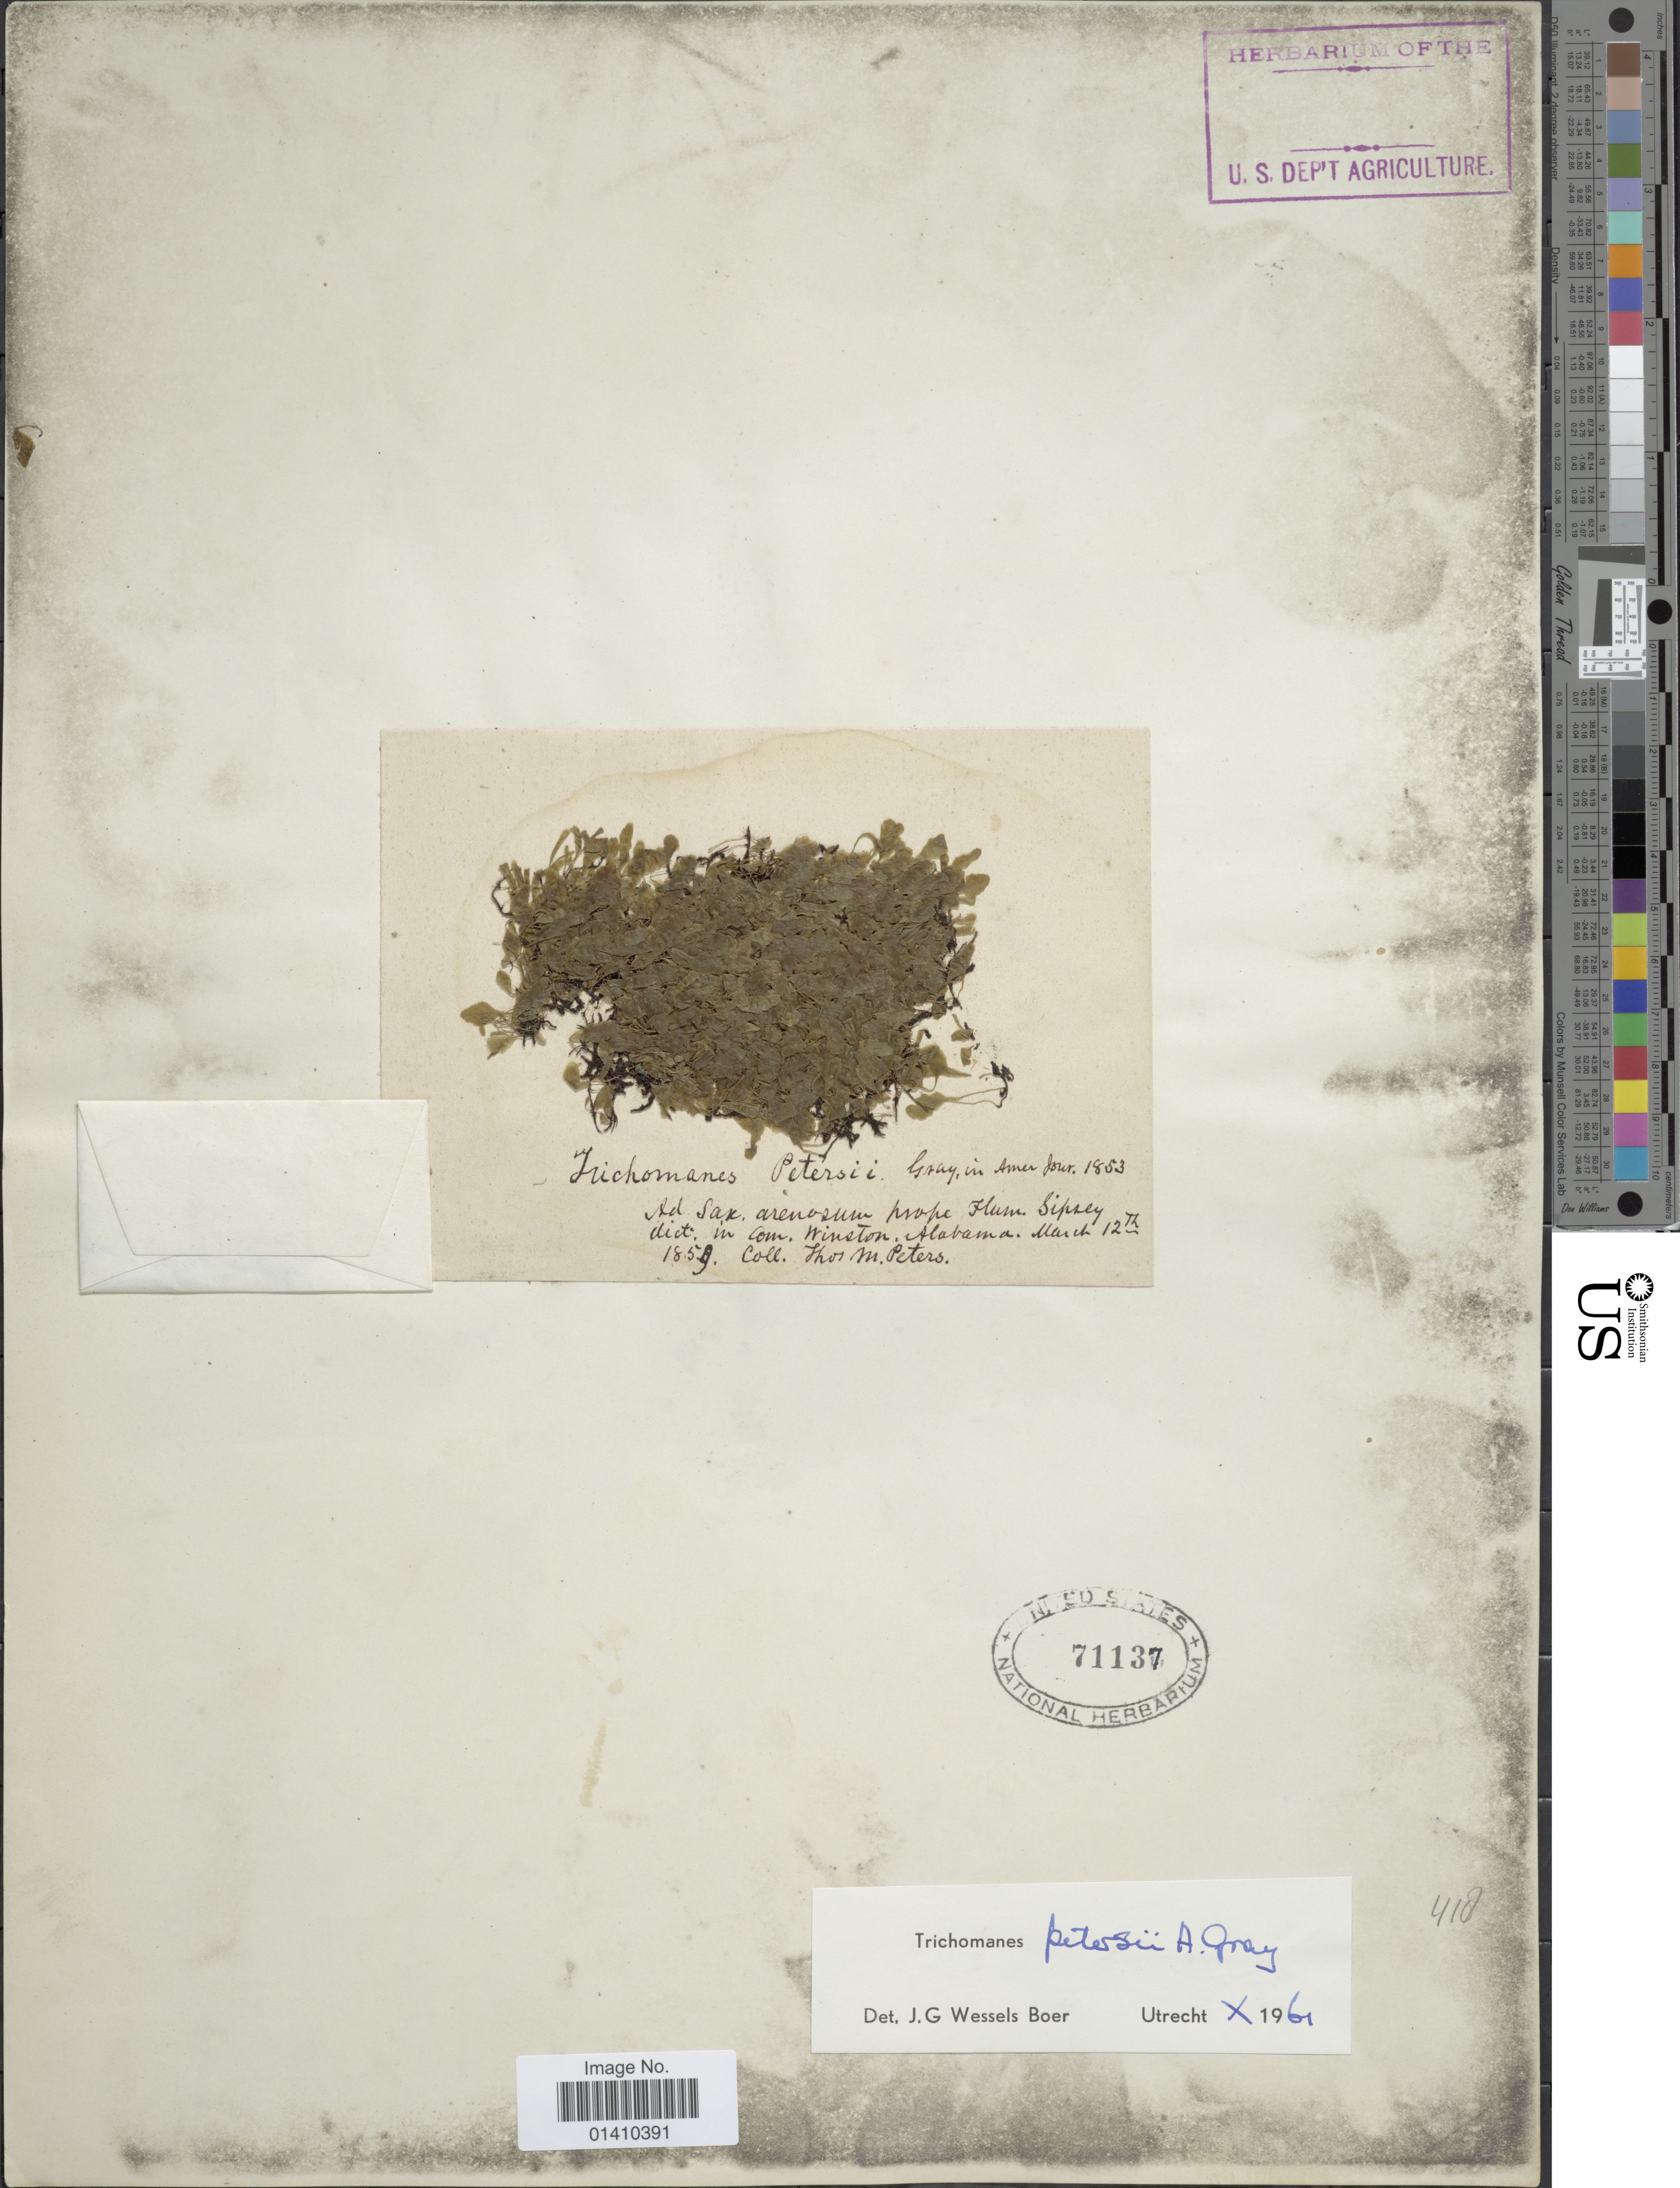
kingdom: Plantae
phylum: Tracheophyta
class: Polypodiopsida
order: Hymenophyllales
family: Hymenophyllaceae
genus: Didymoglossum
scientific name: Didymoglossum petersii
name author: (A. Gray) Copel.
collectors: T. Peters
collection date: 1859-03-12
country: United States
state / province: Alabama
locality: Ad Sax. arenosum prope flum. Sipsey dict in Com. Winston.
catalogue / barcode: US 71137